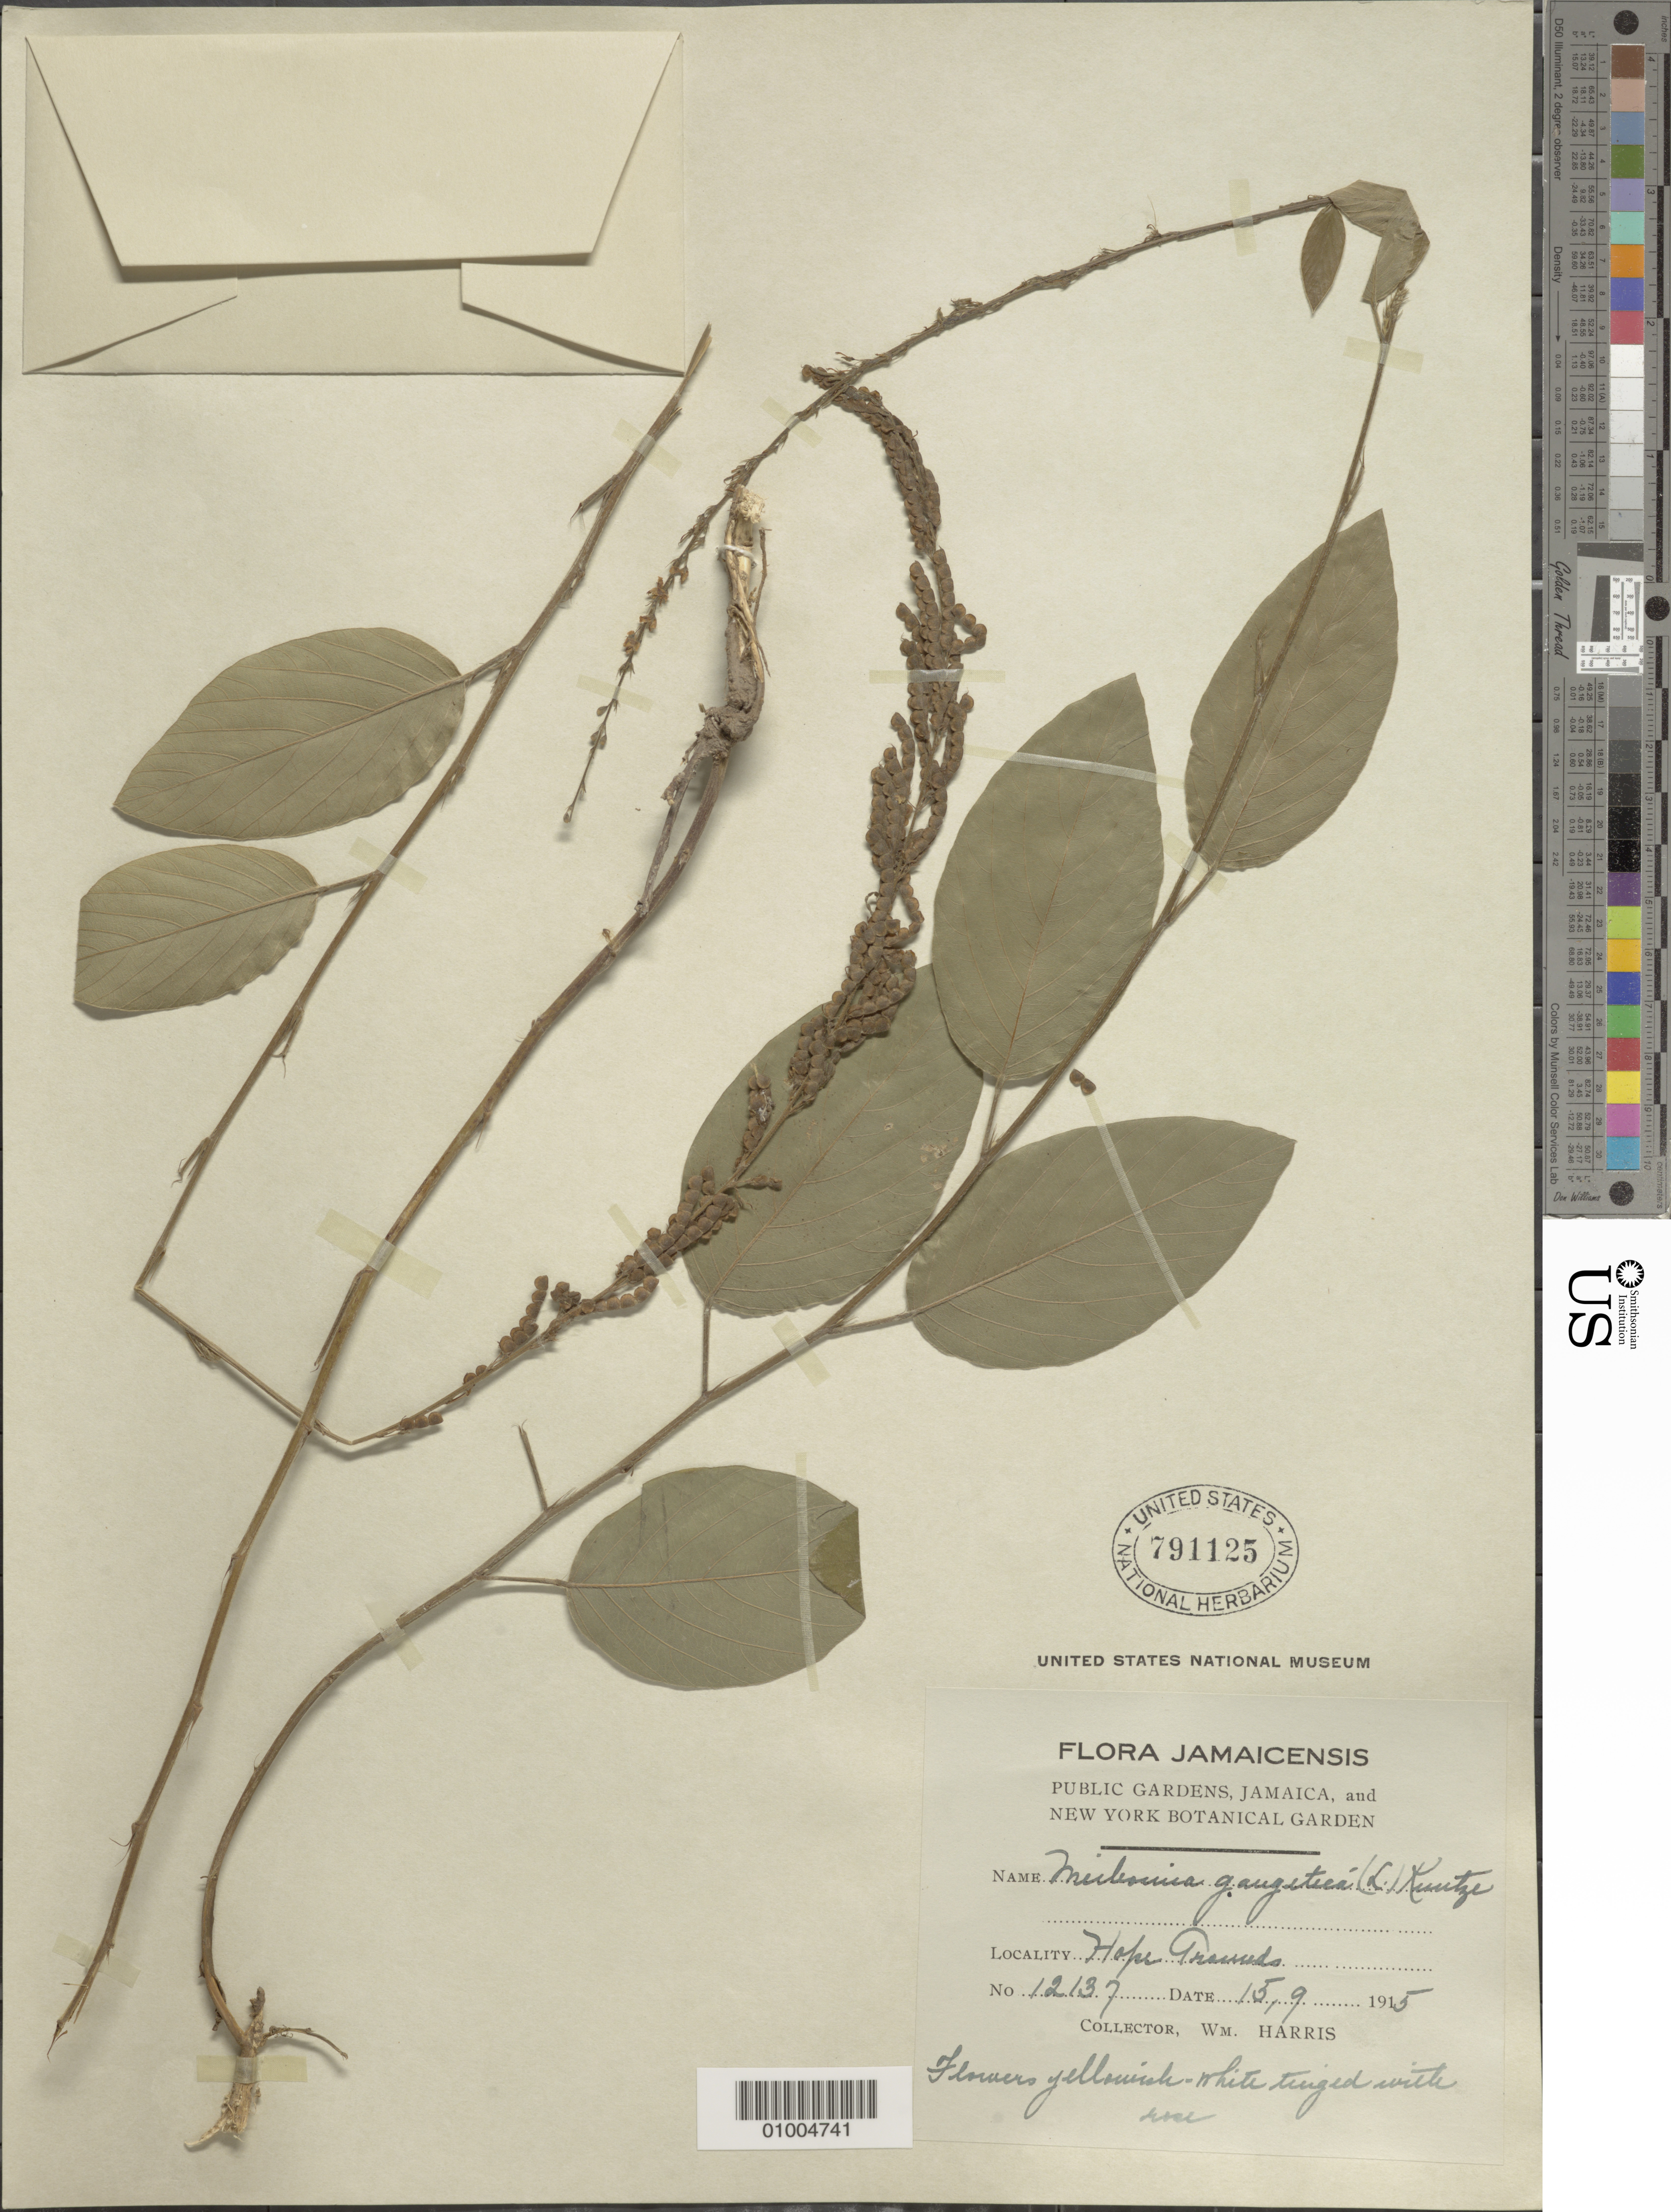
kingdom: Plantae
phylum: Tracheophyta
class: Magnoliopsida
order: Fabales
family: Fabaceae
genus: Desmodium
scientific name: Desmodium gangeticum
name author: (L.) DC.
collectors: W. H. Harris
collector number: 12137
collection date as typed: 15 Sep 1915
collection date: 1915-09-15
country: Jamaica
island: Jamaica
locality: Flowers yellowish, white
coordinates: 0 N, 0 E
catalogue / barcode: US 791125